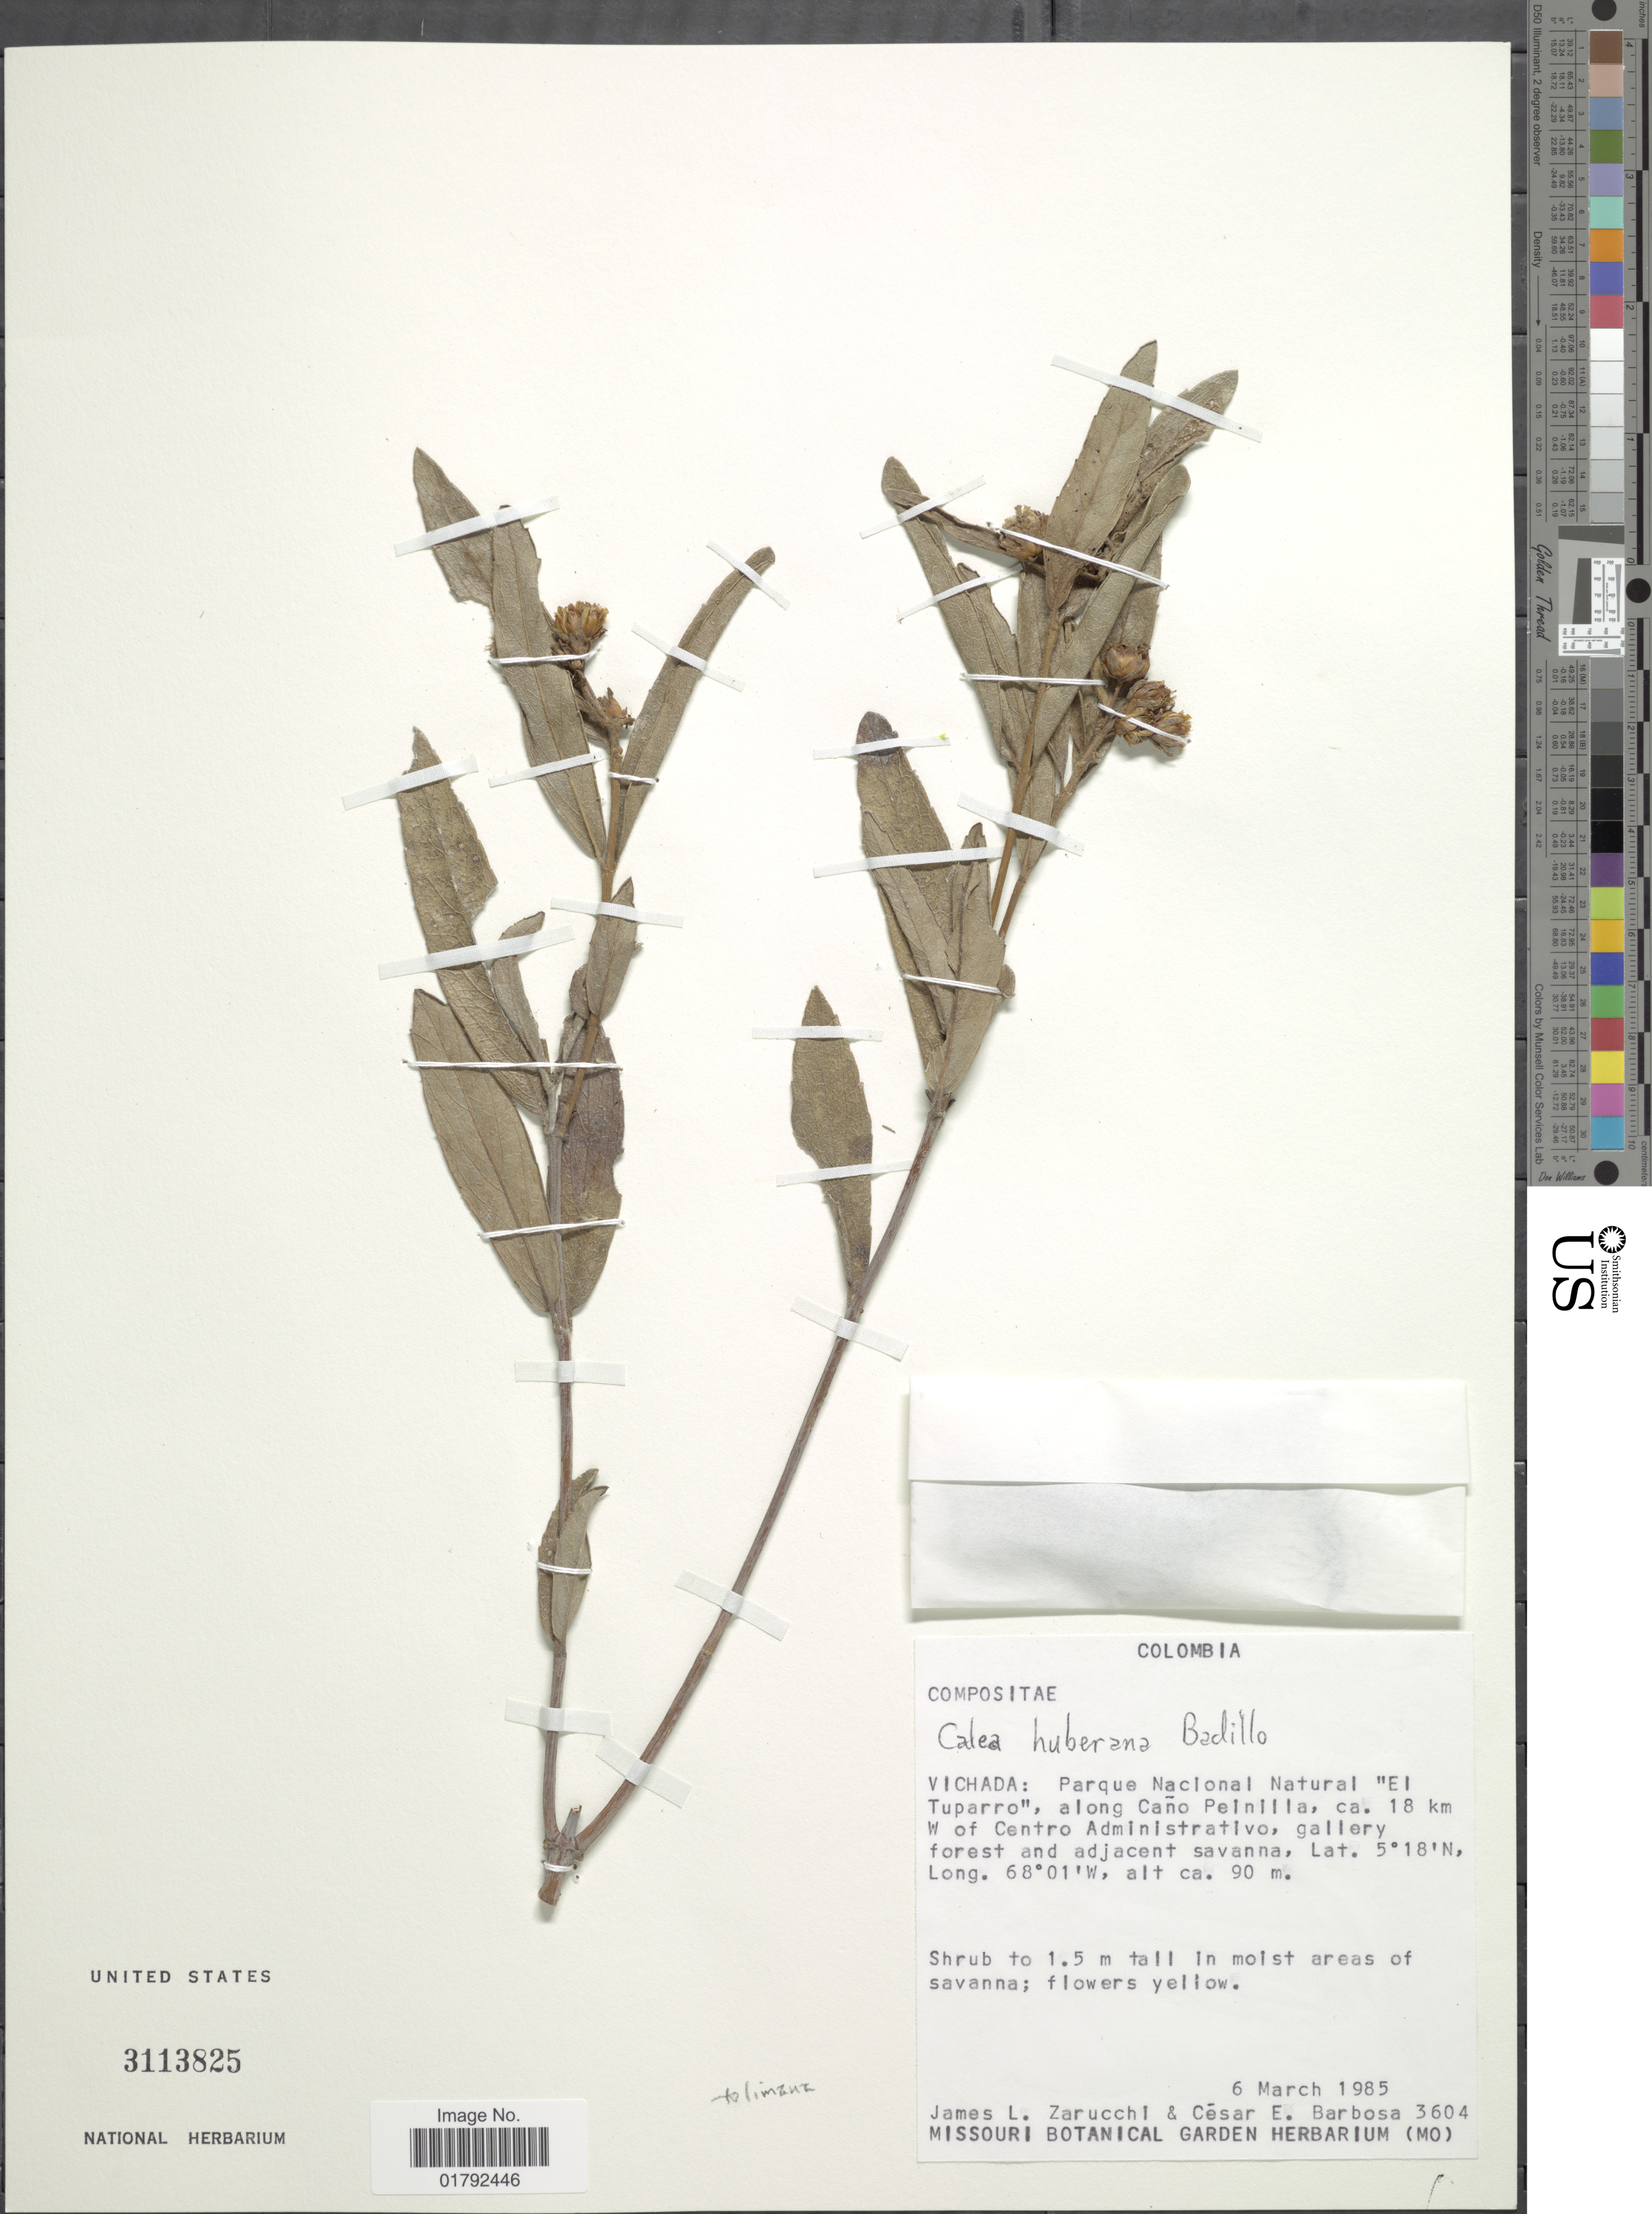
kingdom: Plantae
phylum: Tracheophyta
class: Magnoliopsida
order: Asterales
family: Asteraceae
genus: Calea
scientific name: Calea tolimana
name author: Hieron.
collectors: J. L. Zarucchi & C. E. Barbosa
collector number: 3604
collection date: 1985-03-06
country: Colombia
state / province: Vichada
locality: Parque Nacional Natural "El Tuparro", along Caño Peinilla, ca. 18 km W of Centro Administrativo.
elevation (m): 90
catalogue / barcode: US 3113825